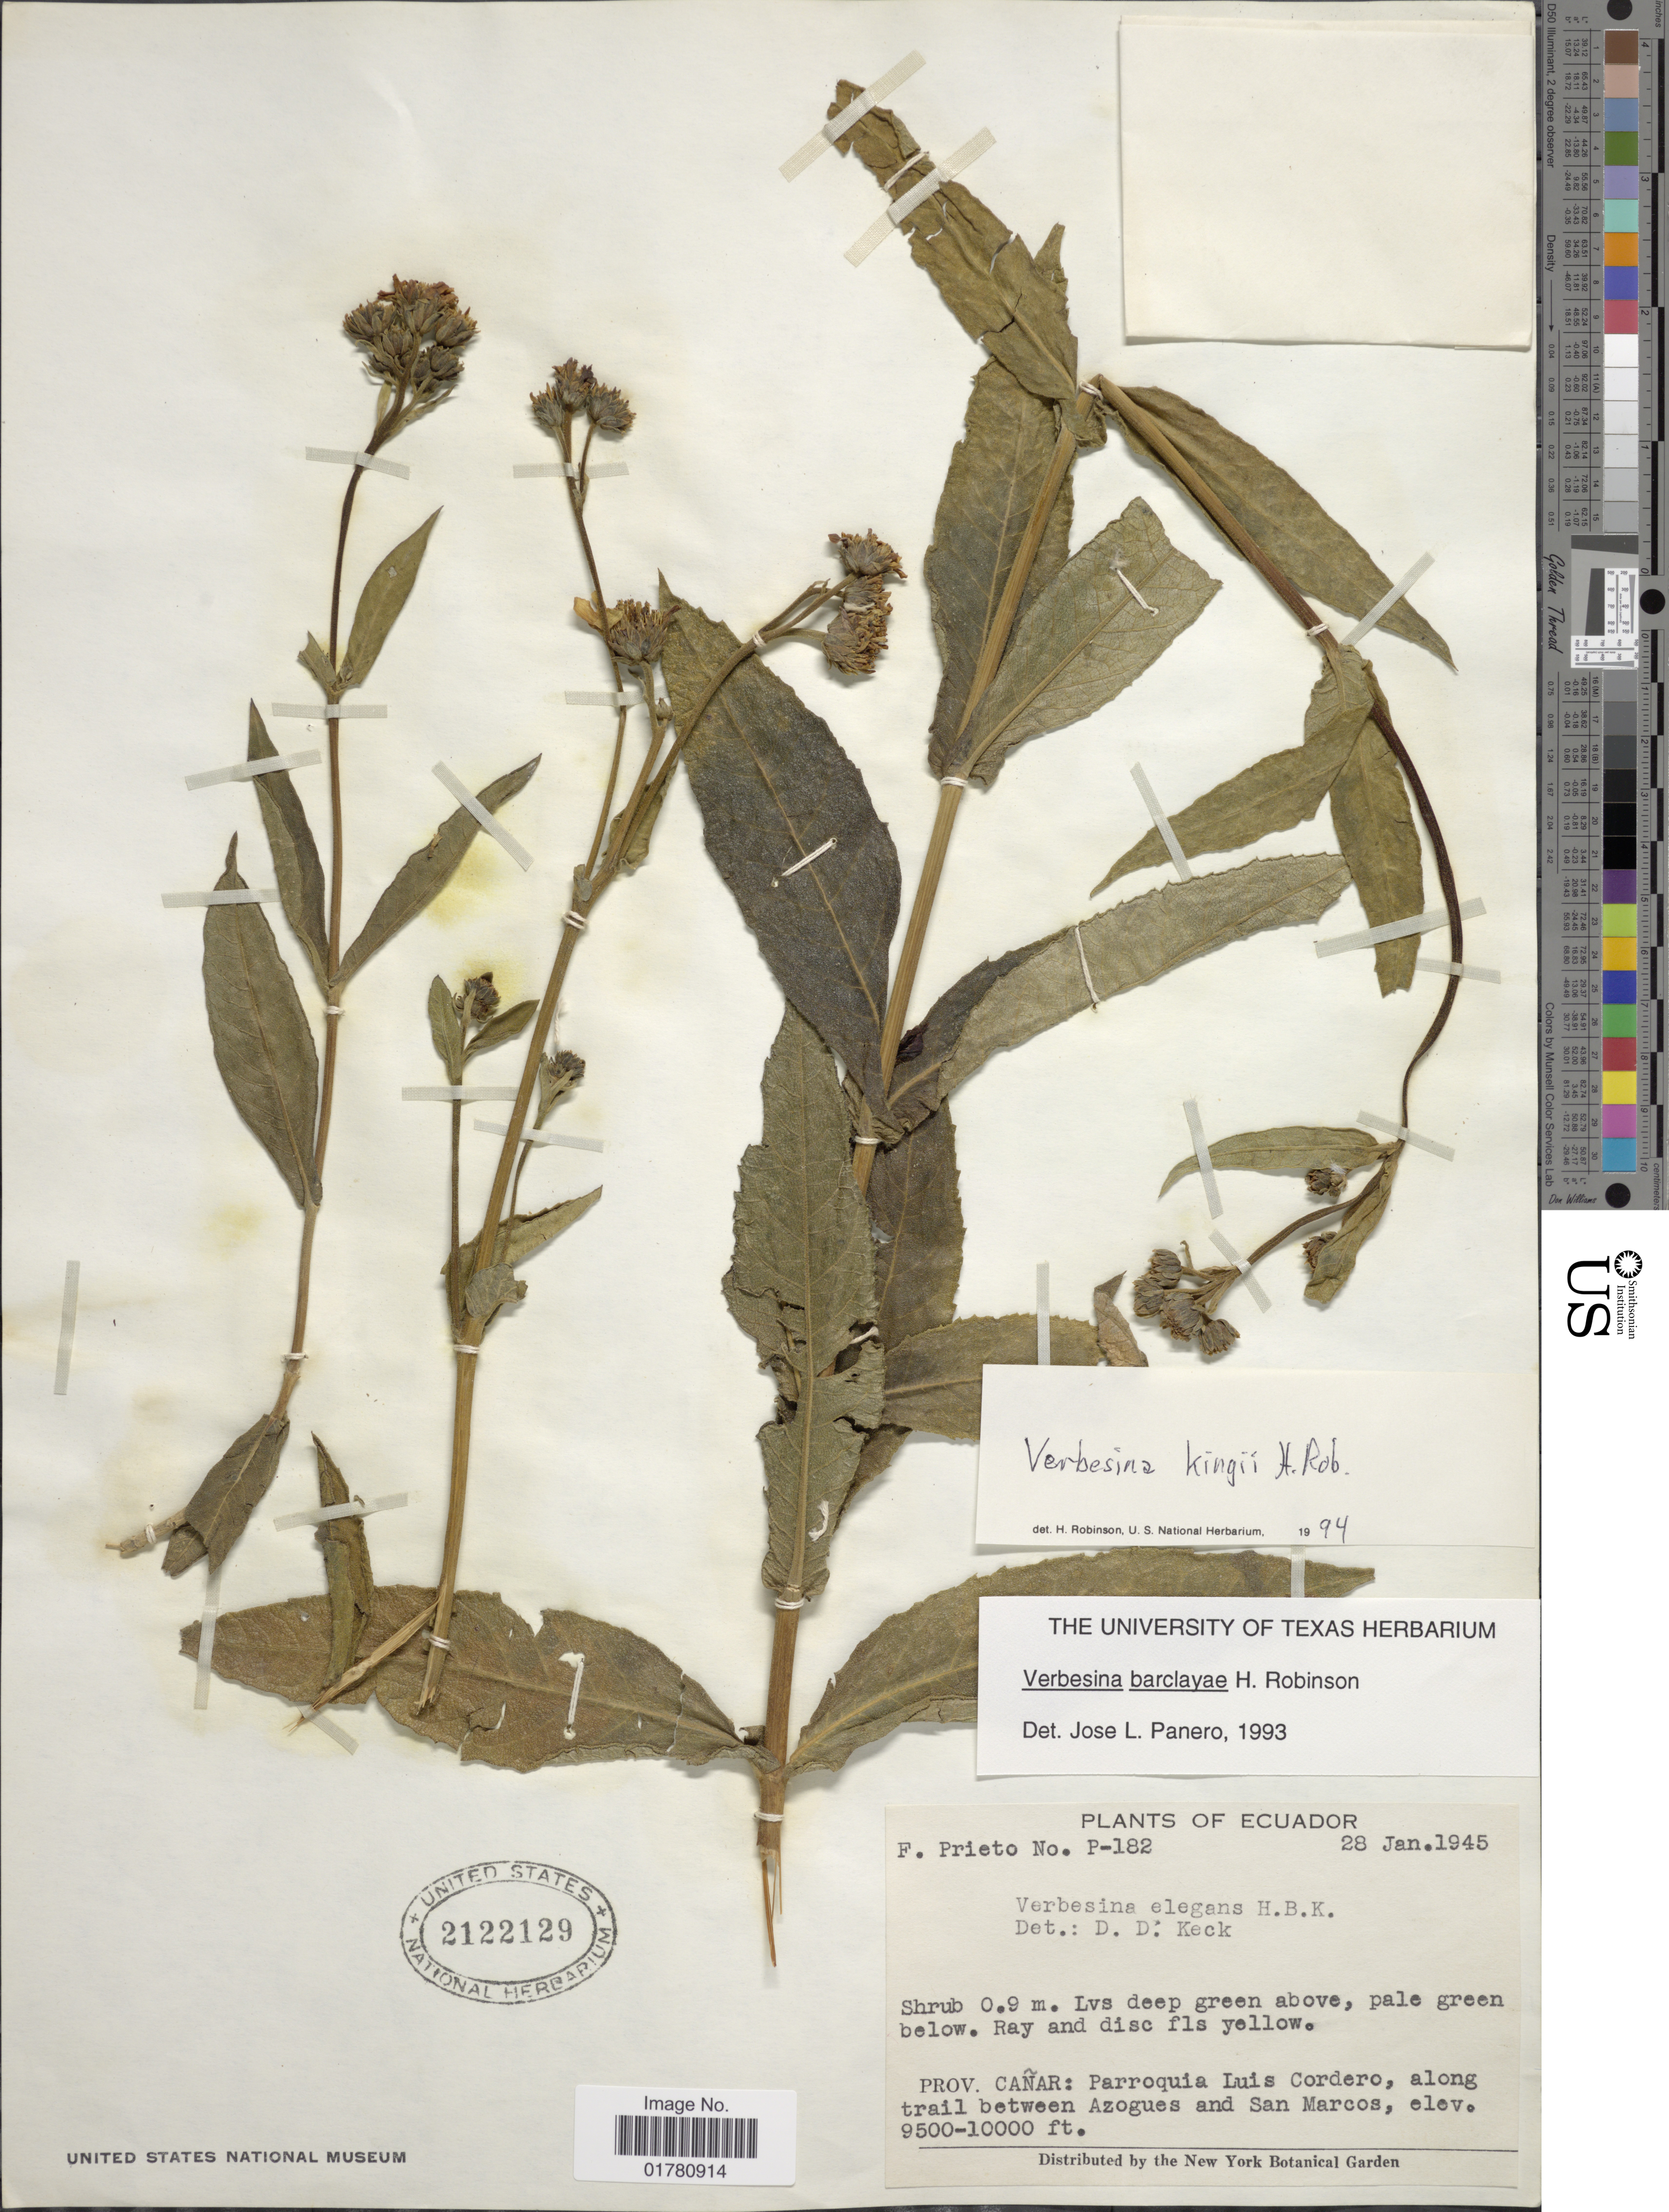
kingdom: Plantae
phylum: Tracheophyta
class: Magnoliopsida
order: Asterales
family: Asteraceae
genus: Verbesina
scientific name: Verbesina kingii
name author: H. Rob.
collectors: F. Prieto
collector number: P-182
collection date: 1945-01-28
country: Ecuador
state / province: Cañar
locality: Parroquia Luis Cordero, along trail between Azogues and San Marcos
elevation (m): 2896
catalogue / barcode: US 2122129